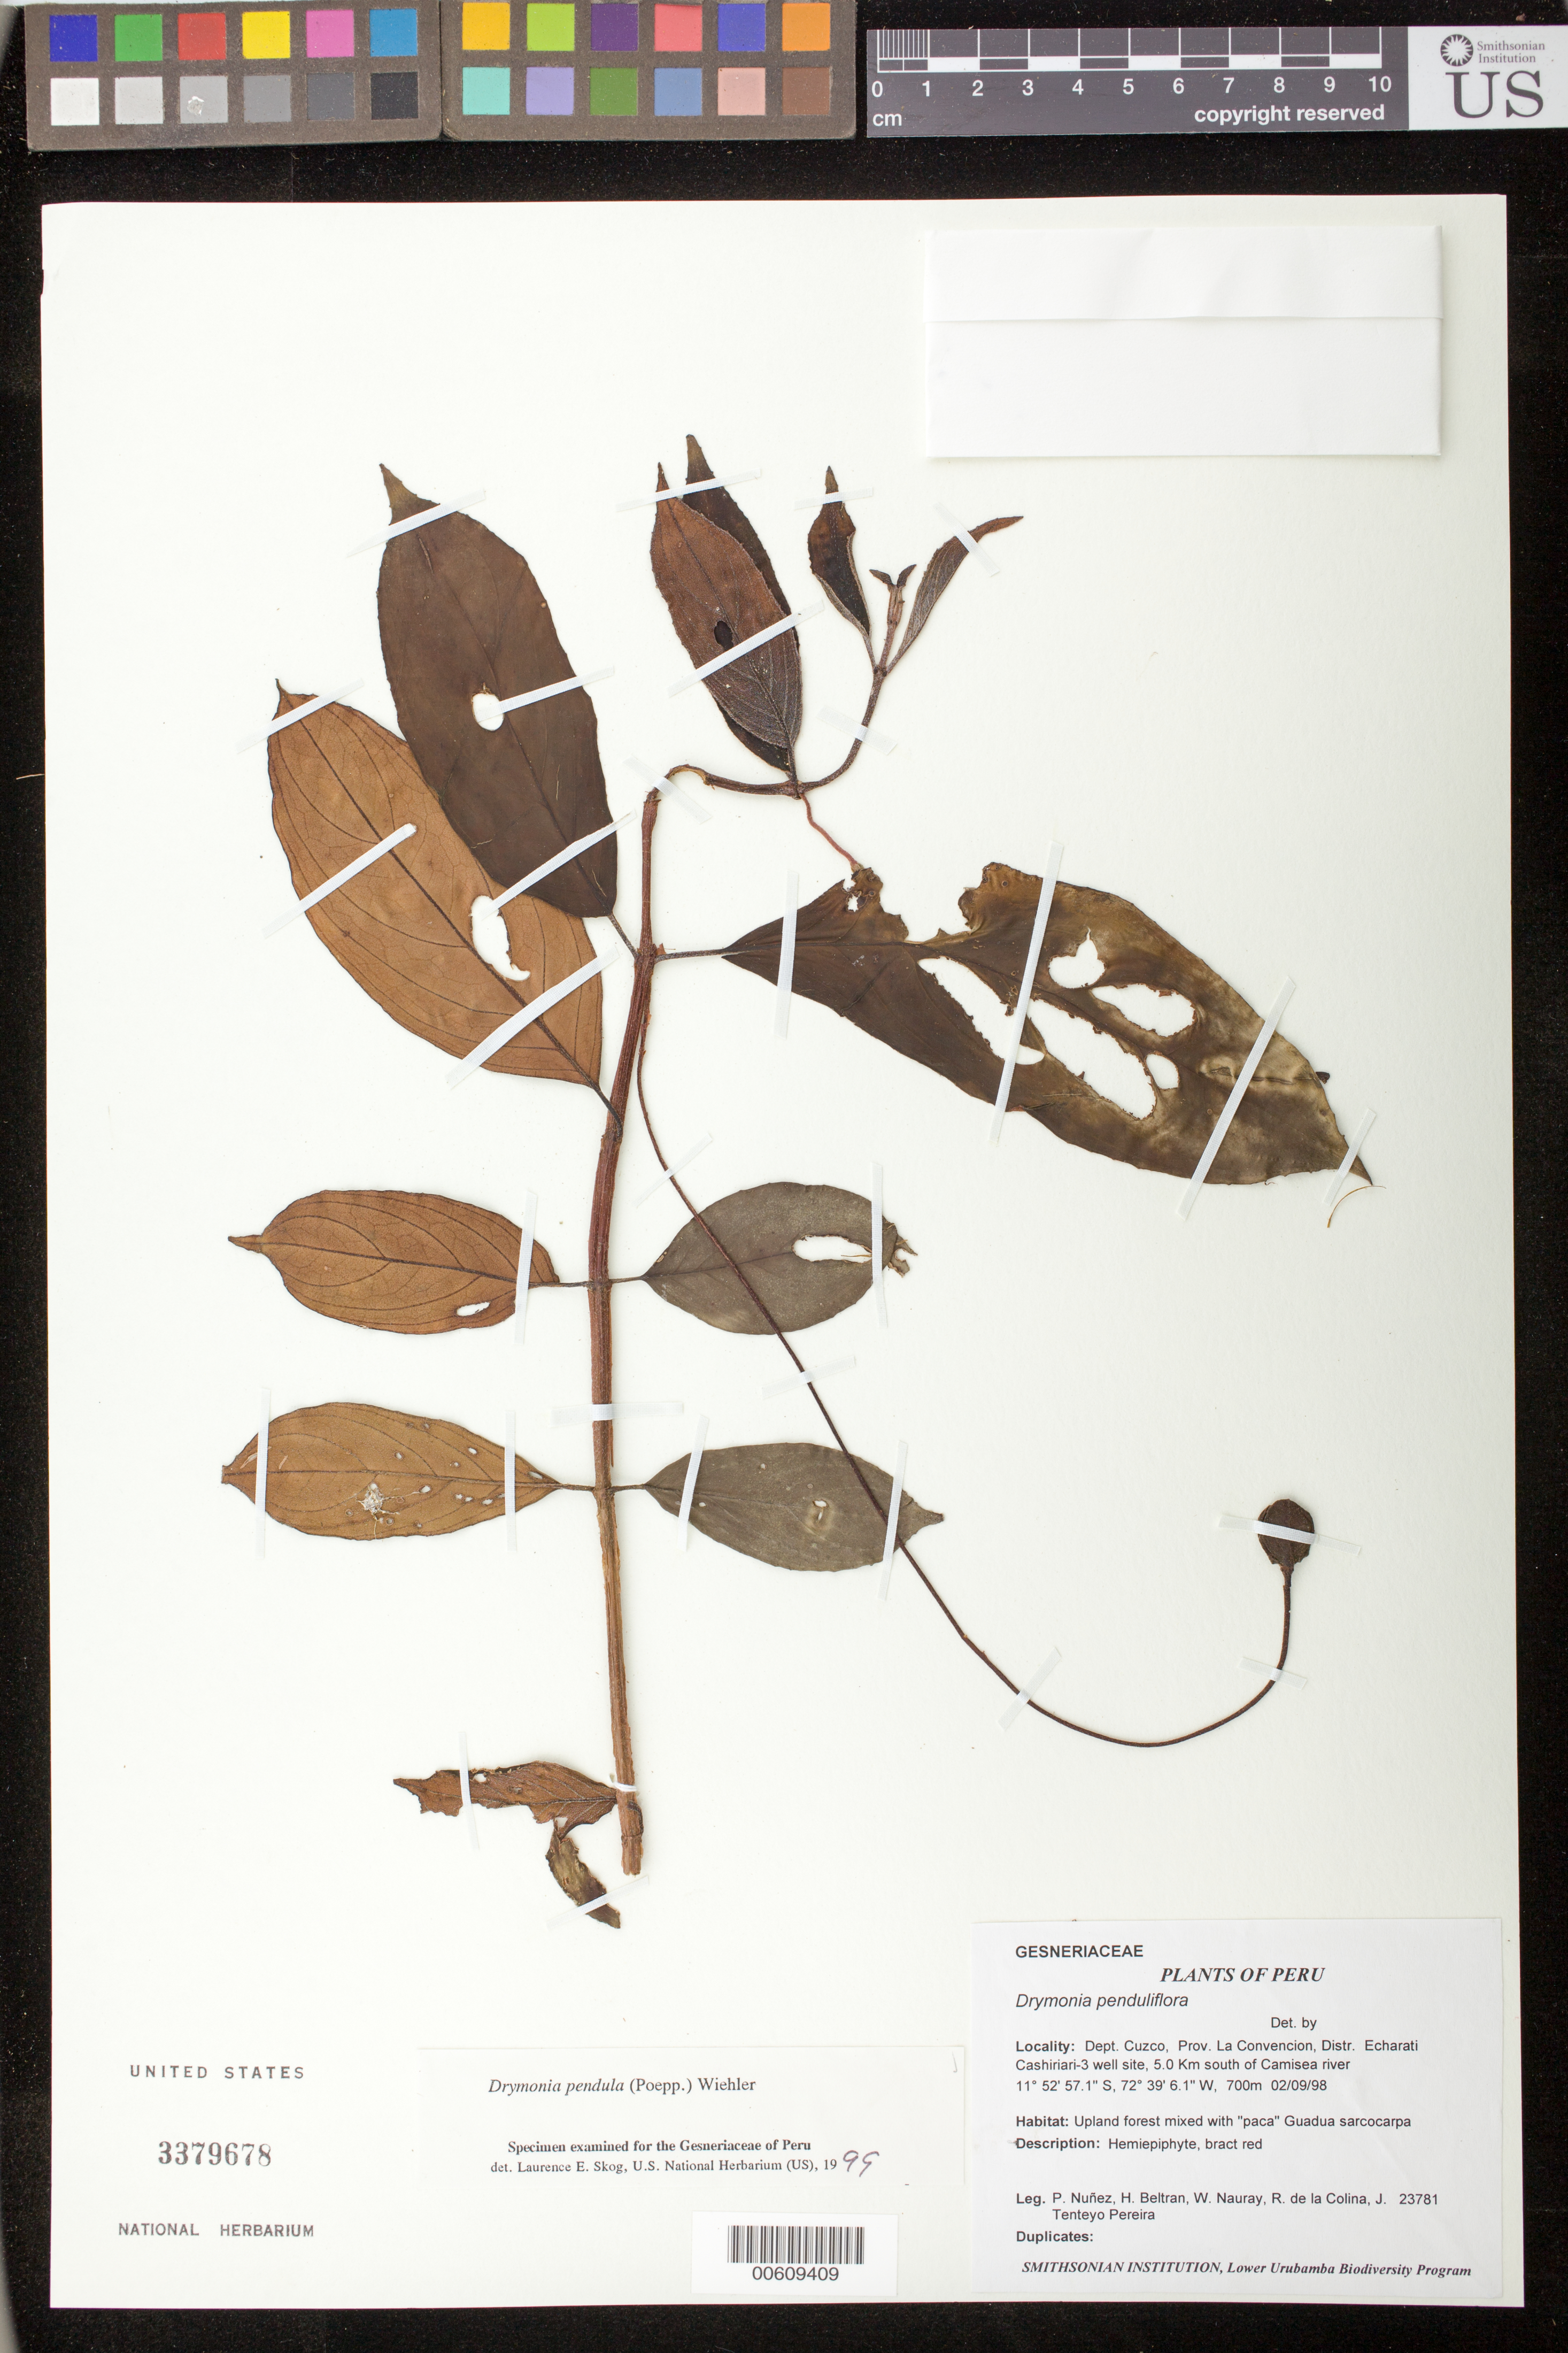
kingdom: Plantae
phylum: Tracheophyta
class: Magnoliopsida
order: Lamiales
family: Gesneriaceae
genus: Drymonia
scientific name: Drymonia pendula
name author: (Poepp.) Wiehler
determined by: Skog, Laurence E.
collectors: P. Núñez V., H. Beltran, W. Nauray, R. de La Colina & J. Tenteyo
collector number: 23781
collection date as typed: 02 Sep 1998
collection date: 1998-09-02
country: Peru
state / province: Cusco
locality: Prov. La Convencion; Dtto. Echarati, Cashiriari-3 well site, 5 km S of Camisea river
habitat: Upland forest mixed with "paca" Guadua sarcocarpa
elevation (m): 700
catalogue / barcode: US 3379678